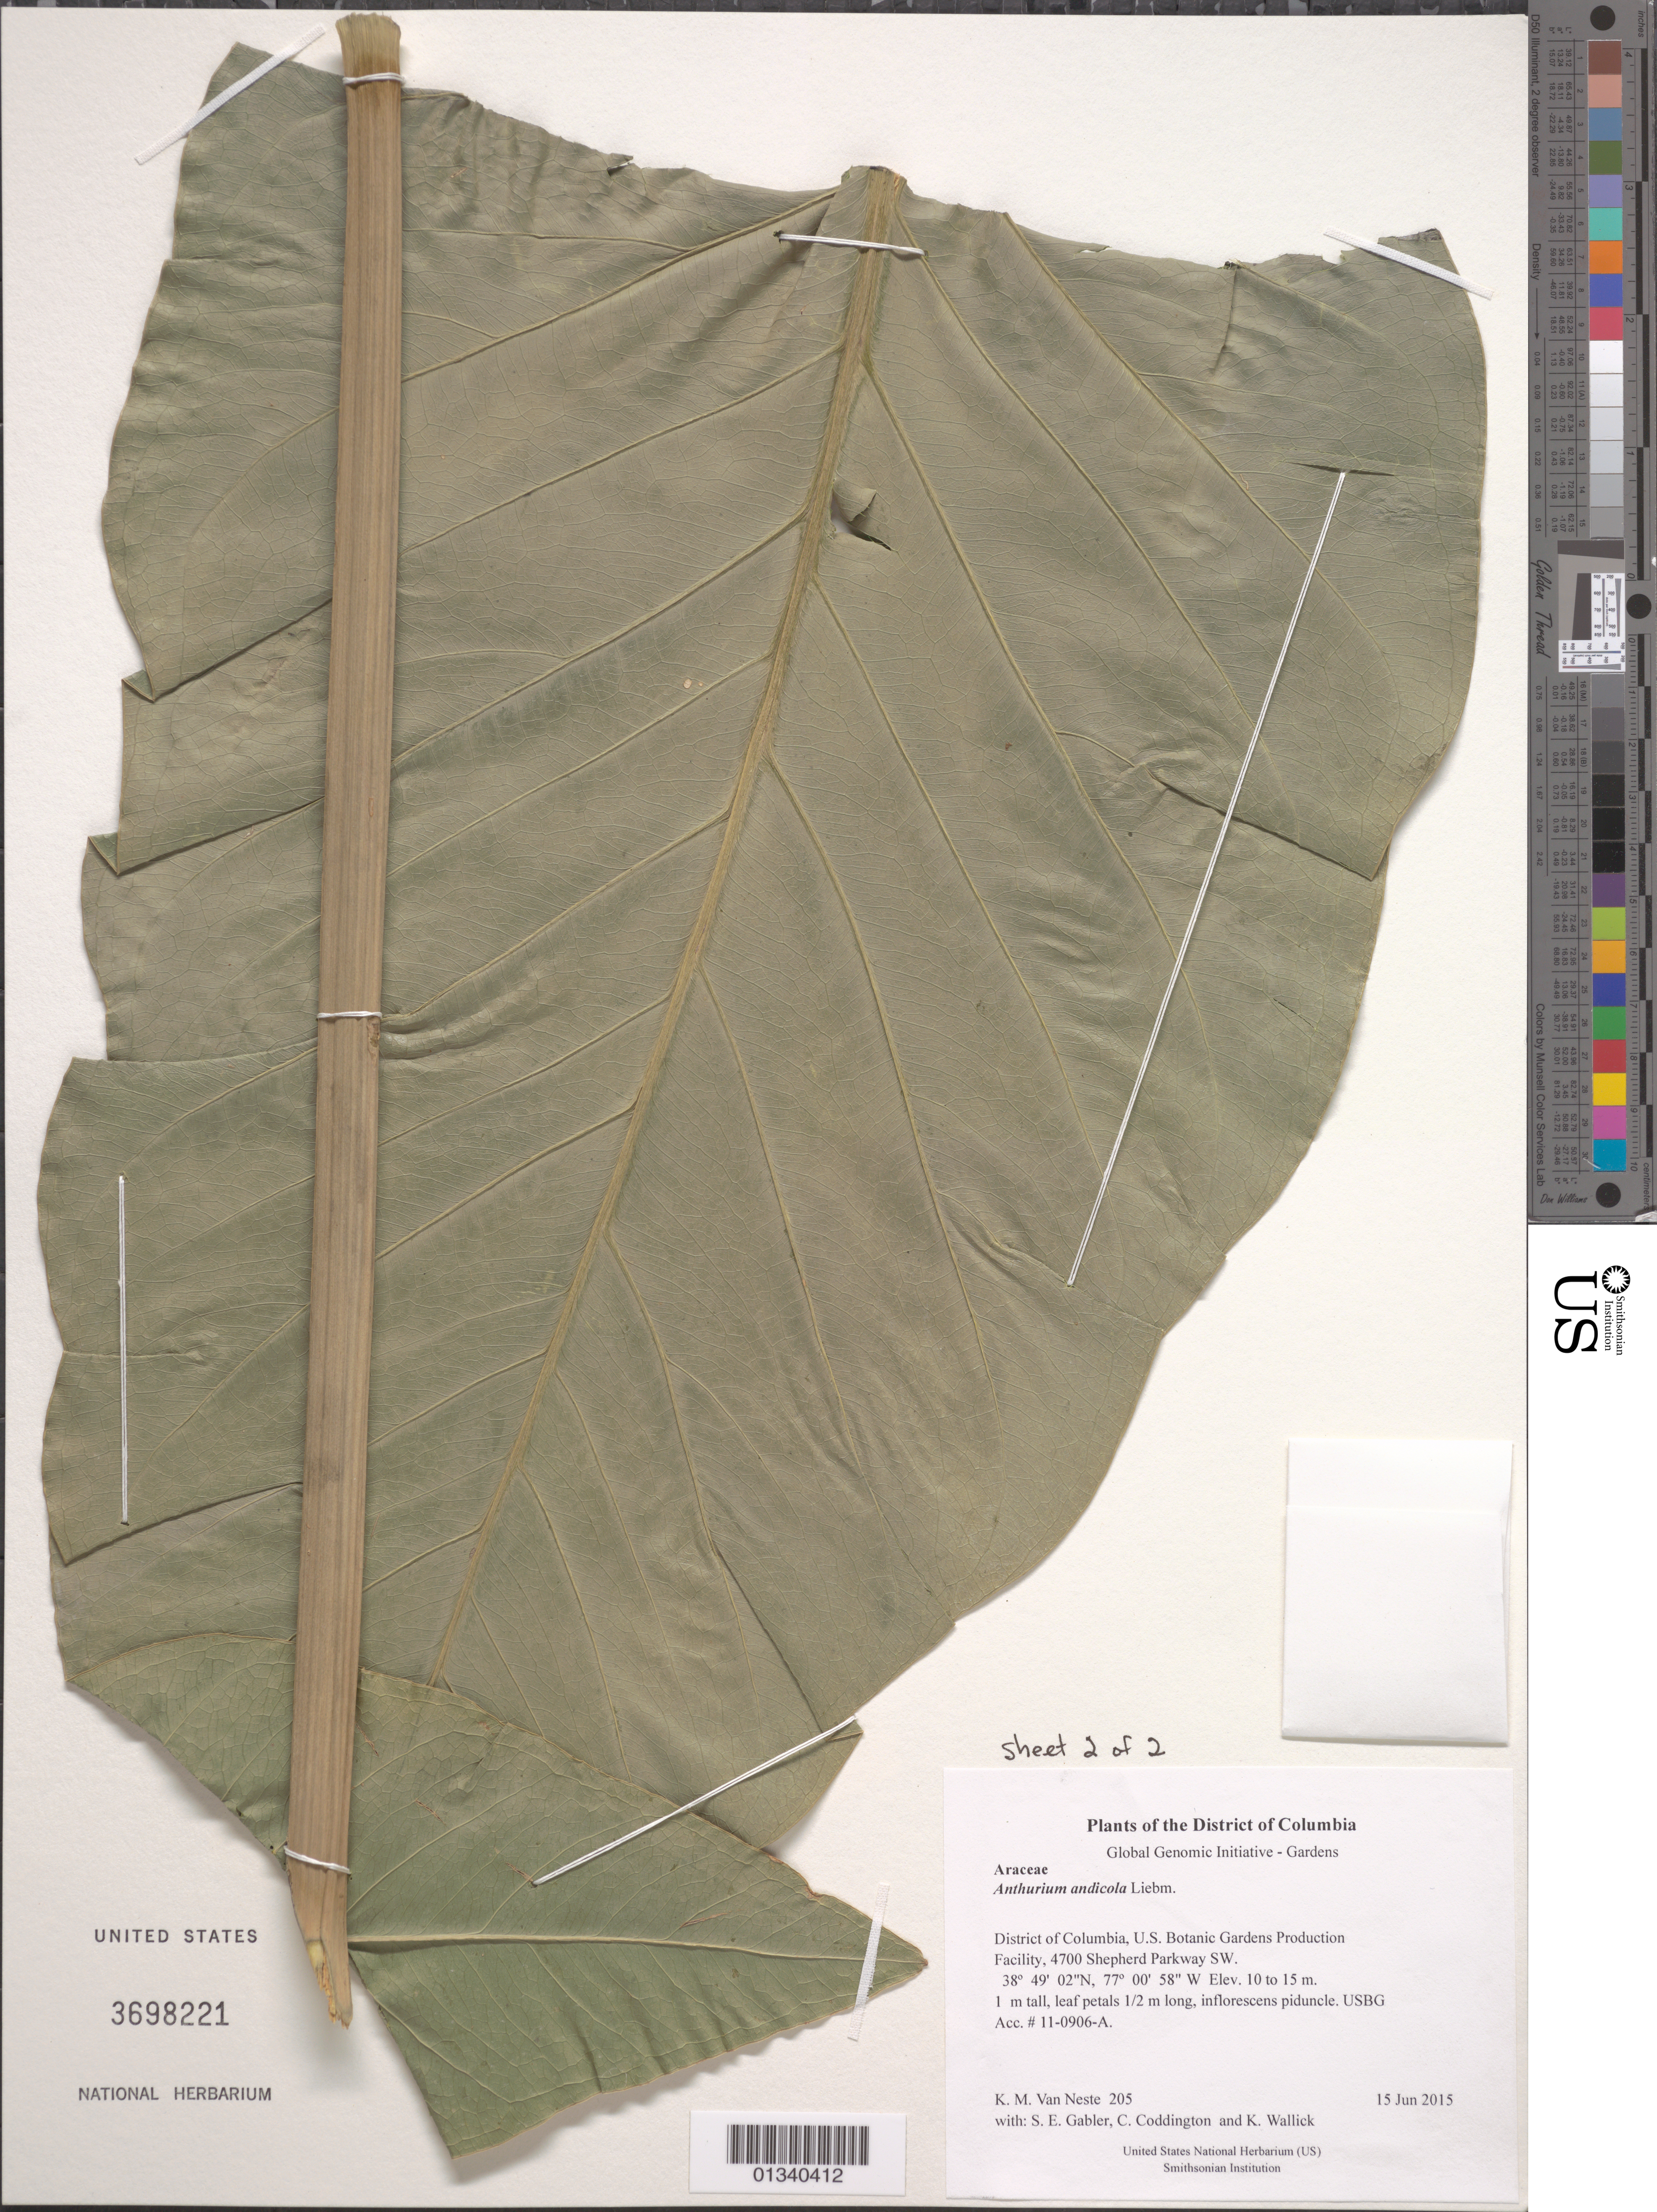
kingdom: Plantae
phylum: Tracheophyta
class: Liliopsida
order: Alismatales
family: Araceae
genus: Anthurium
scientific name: Anthurium andicola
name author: Liebm.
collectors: K. M. Van Neste, S. E. Gabler, C. Coddington & K. Wallick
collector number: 205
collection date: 2015-06-15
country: United States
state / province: District of Columbia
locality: U.S. Botanic Gardens Production Facility, 4700 Shepherd Parkway SW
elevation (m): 10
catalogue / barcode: US 3698221